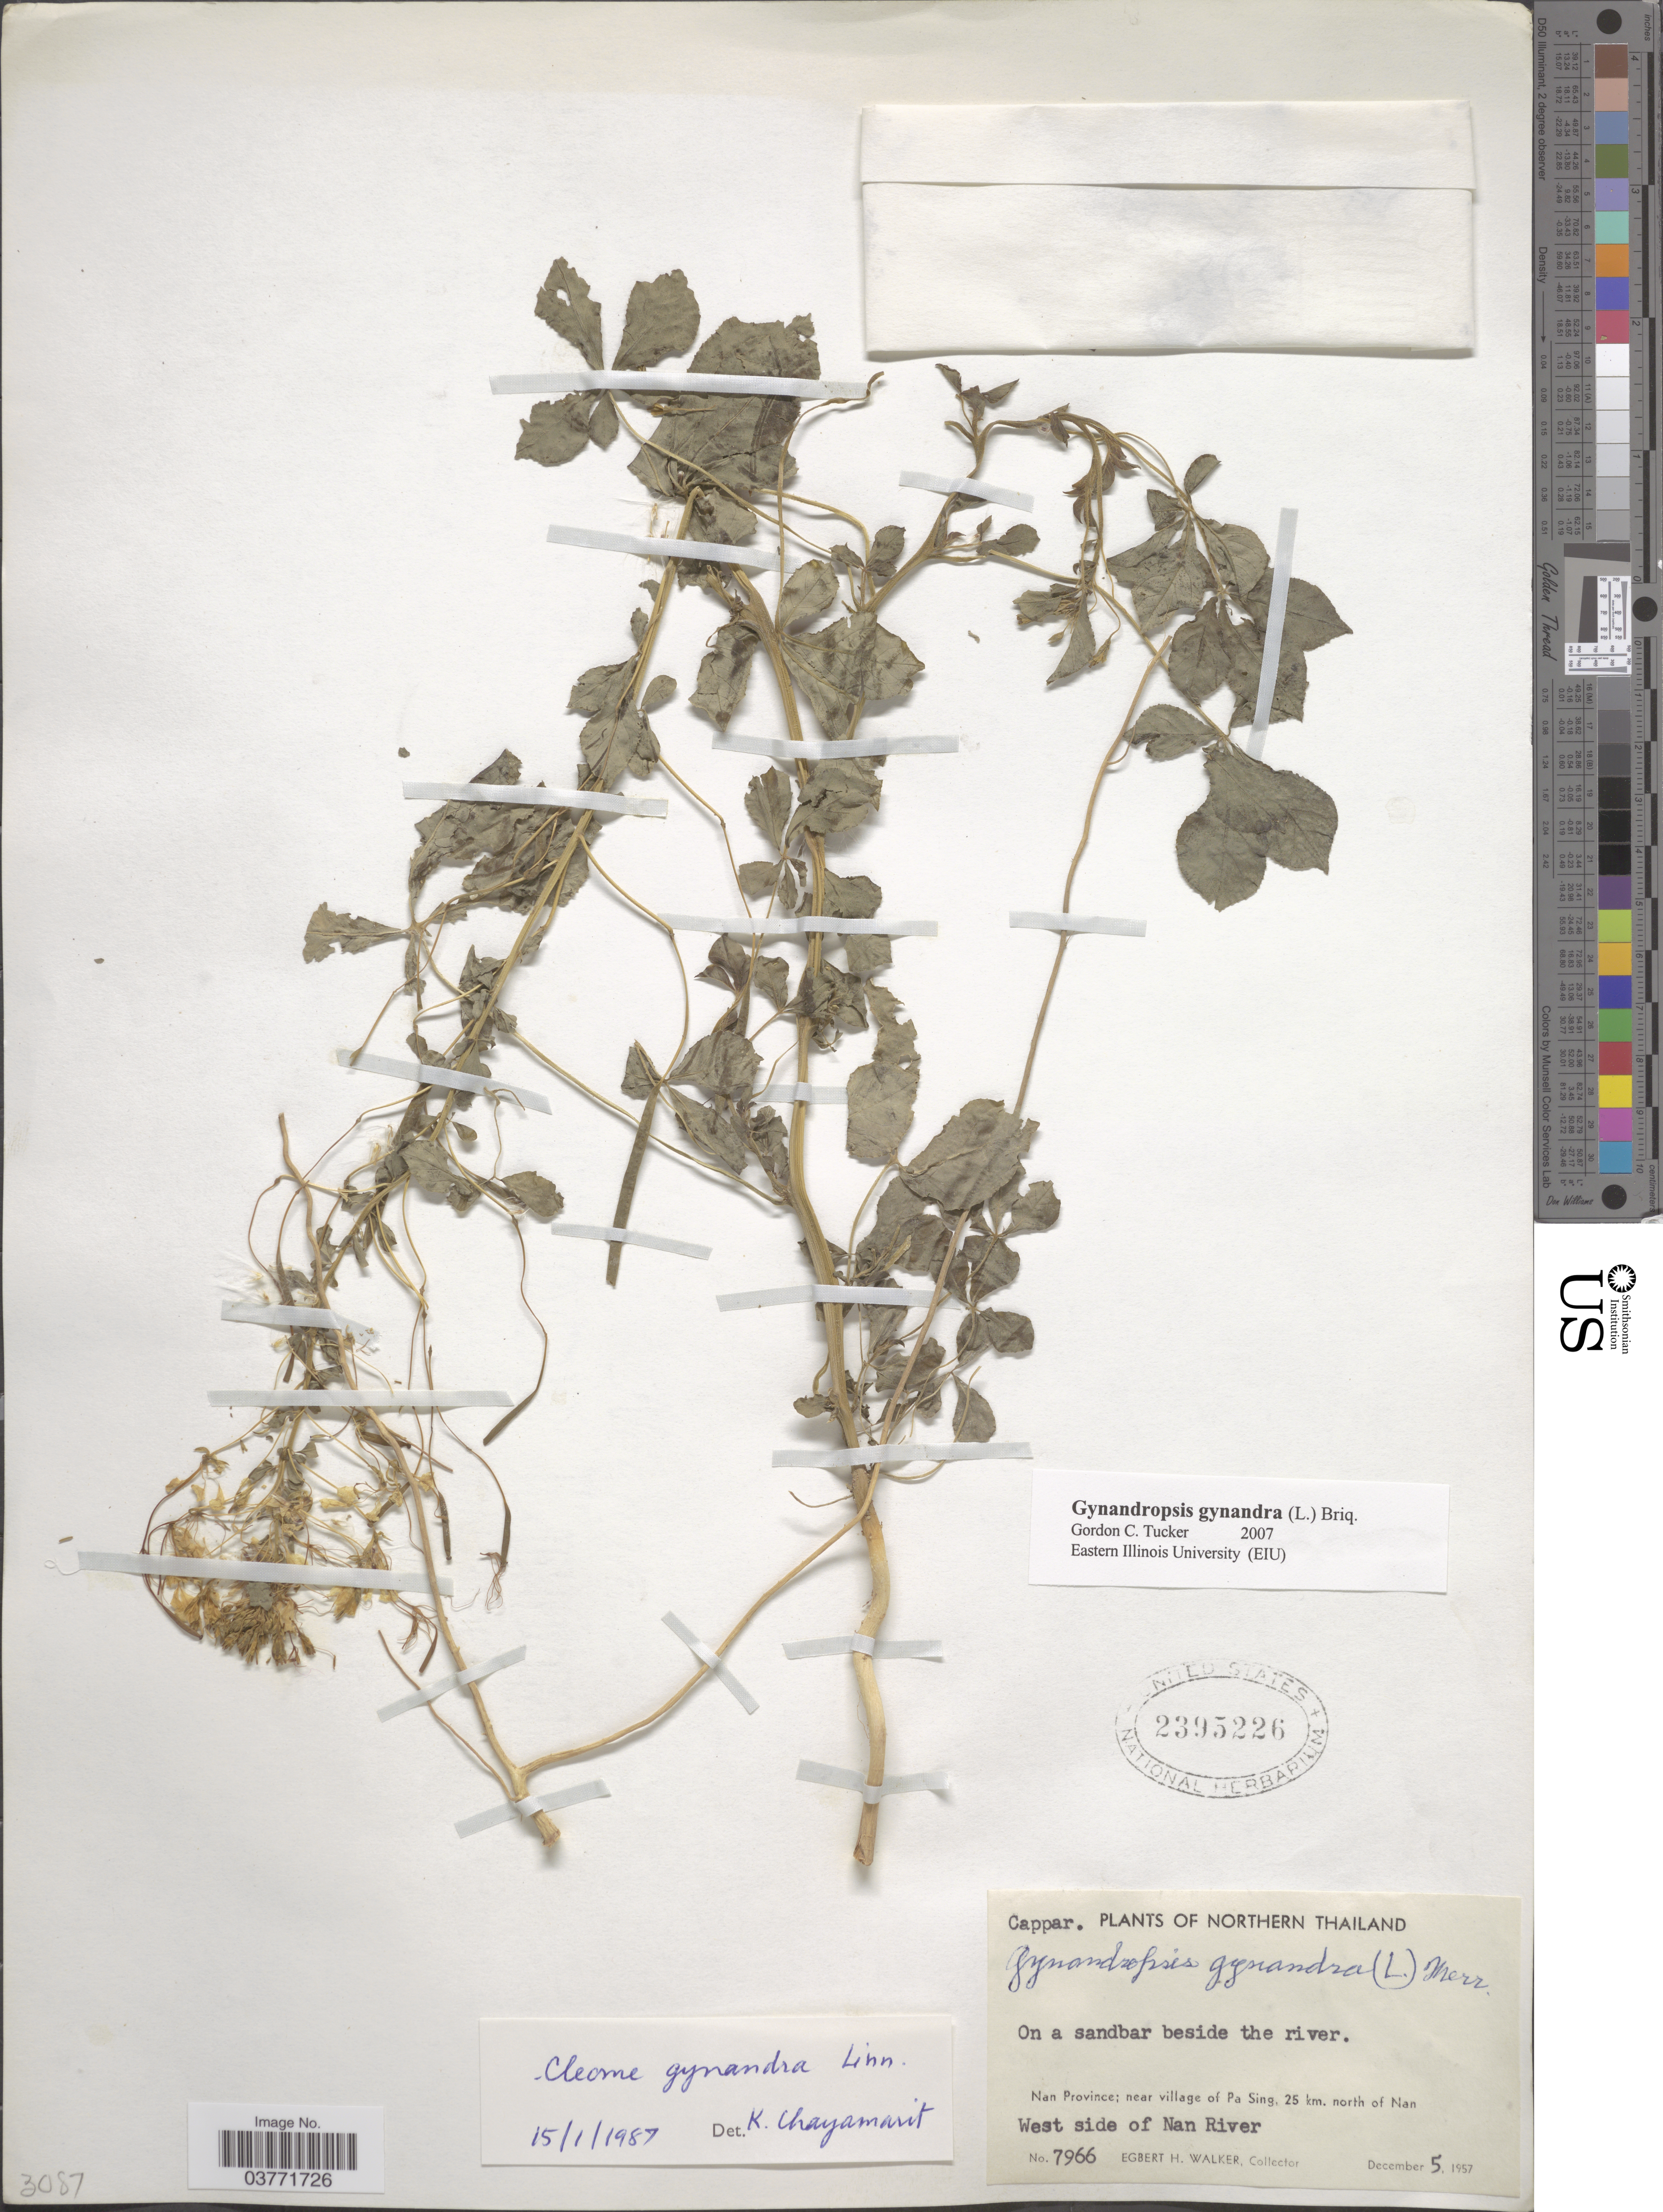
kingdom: Plantae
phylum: Tracheophyta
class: Magnoliopsida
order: Brassicales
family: Cleomaceae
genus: Gynandropsis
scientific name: Gynandropsis gynandra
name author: (L.) Briq.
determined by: Tucker, G. C.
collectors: E. H. Walker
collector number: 7966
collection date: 1957-12-05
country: Thailand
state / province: Nan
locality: Northern Thailand. Nan Province; near village of Pa Sing, 25 km. north of Nan. West side of Nan River.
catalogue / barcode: US 2395226